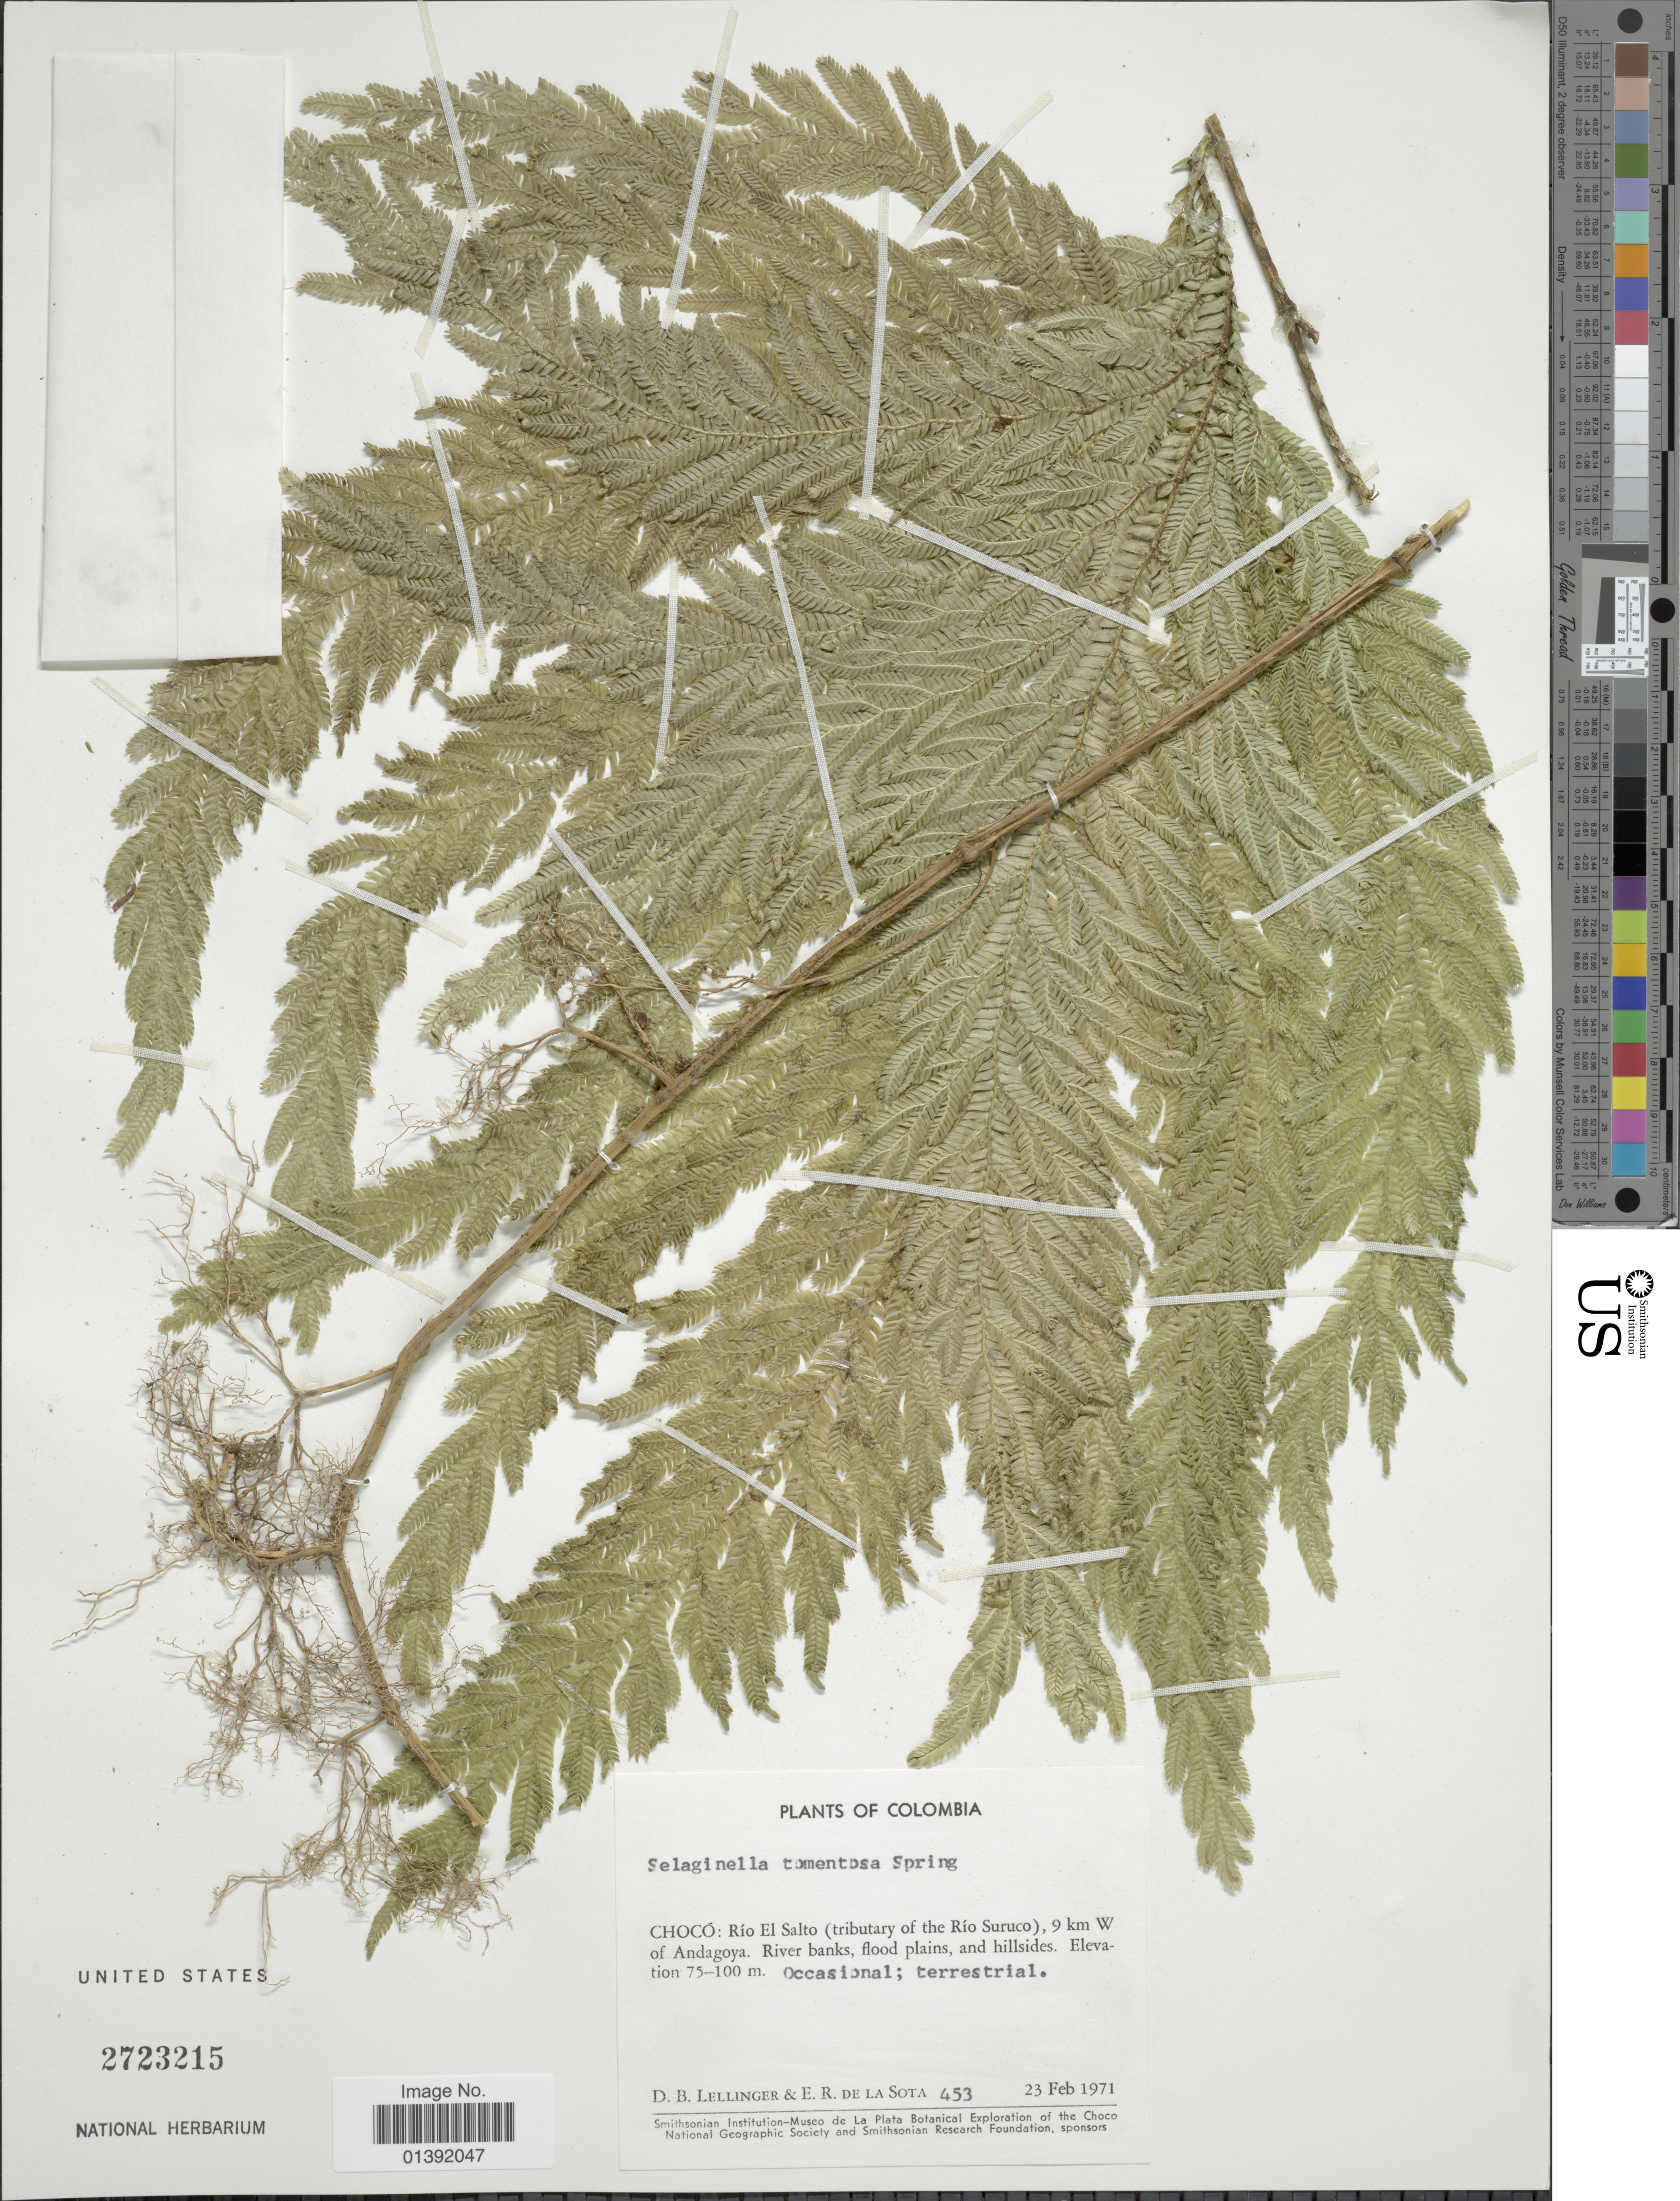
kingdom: Plantae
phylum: Tracheophyta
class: Lycopodiopsida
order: Selaginellales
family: Selaginellaceae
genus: Selaginella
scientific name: Selaginella tomentosa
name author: Spring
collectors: D. B. Lellinger & E. R. de la Sota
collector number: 453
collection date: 1971-02-23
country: Colombia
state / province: Chocó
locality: Rio El Salto (tributary of the Rio Suruco), 9 km W of Andagoya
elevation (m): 75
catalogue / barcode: US 2723215